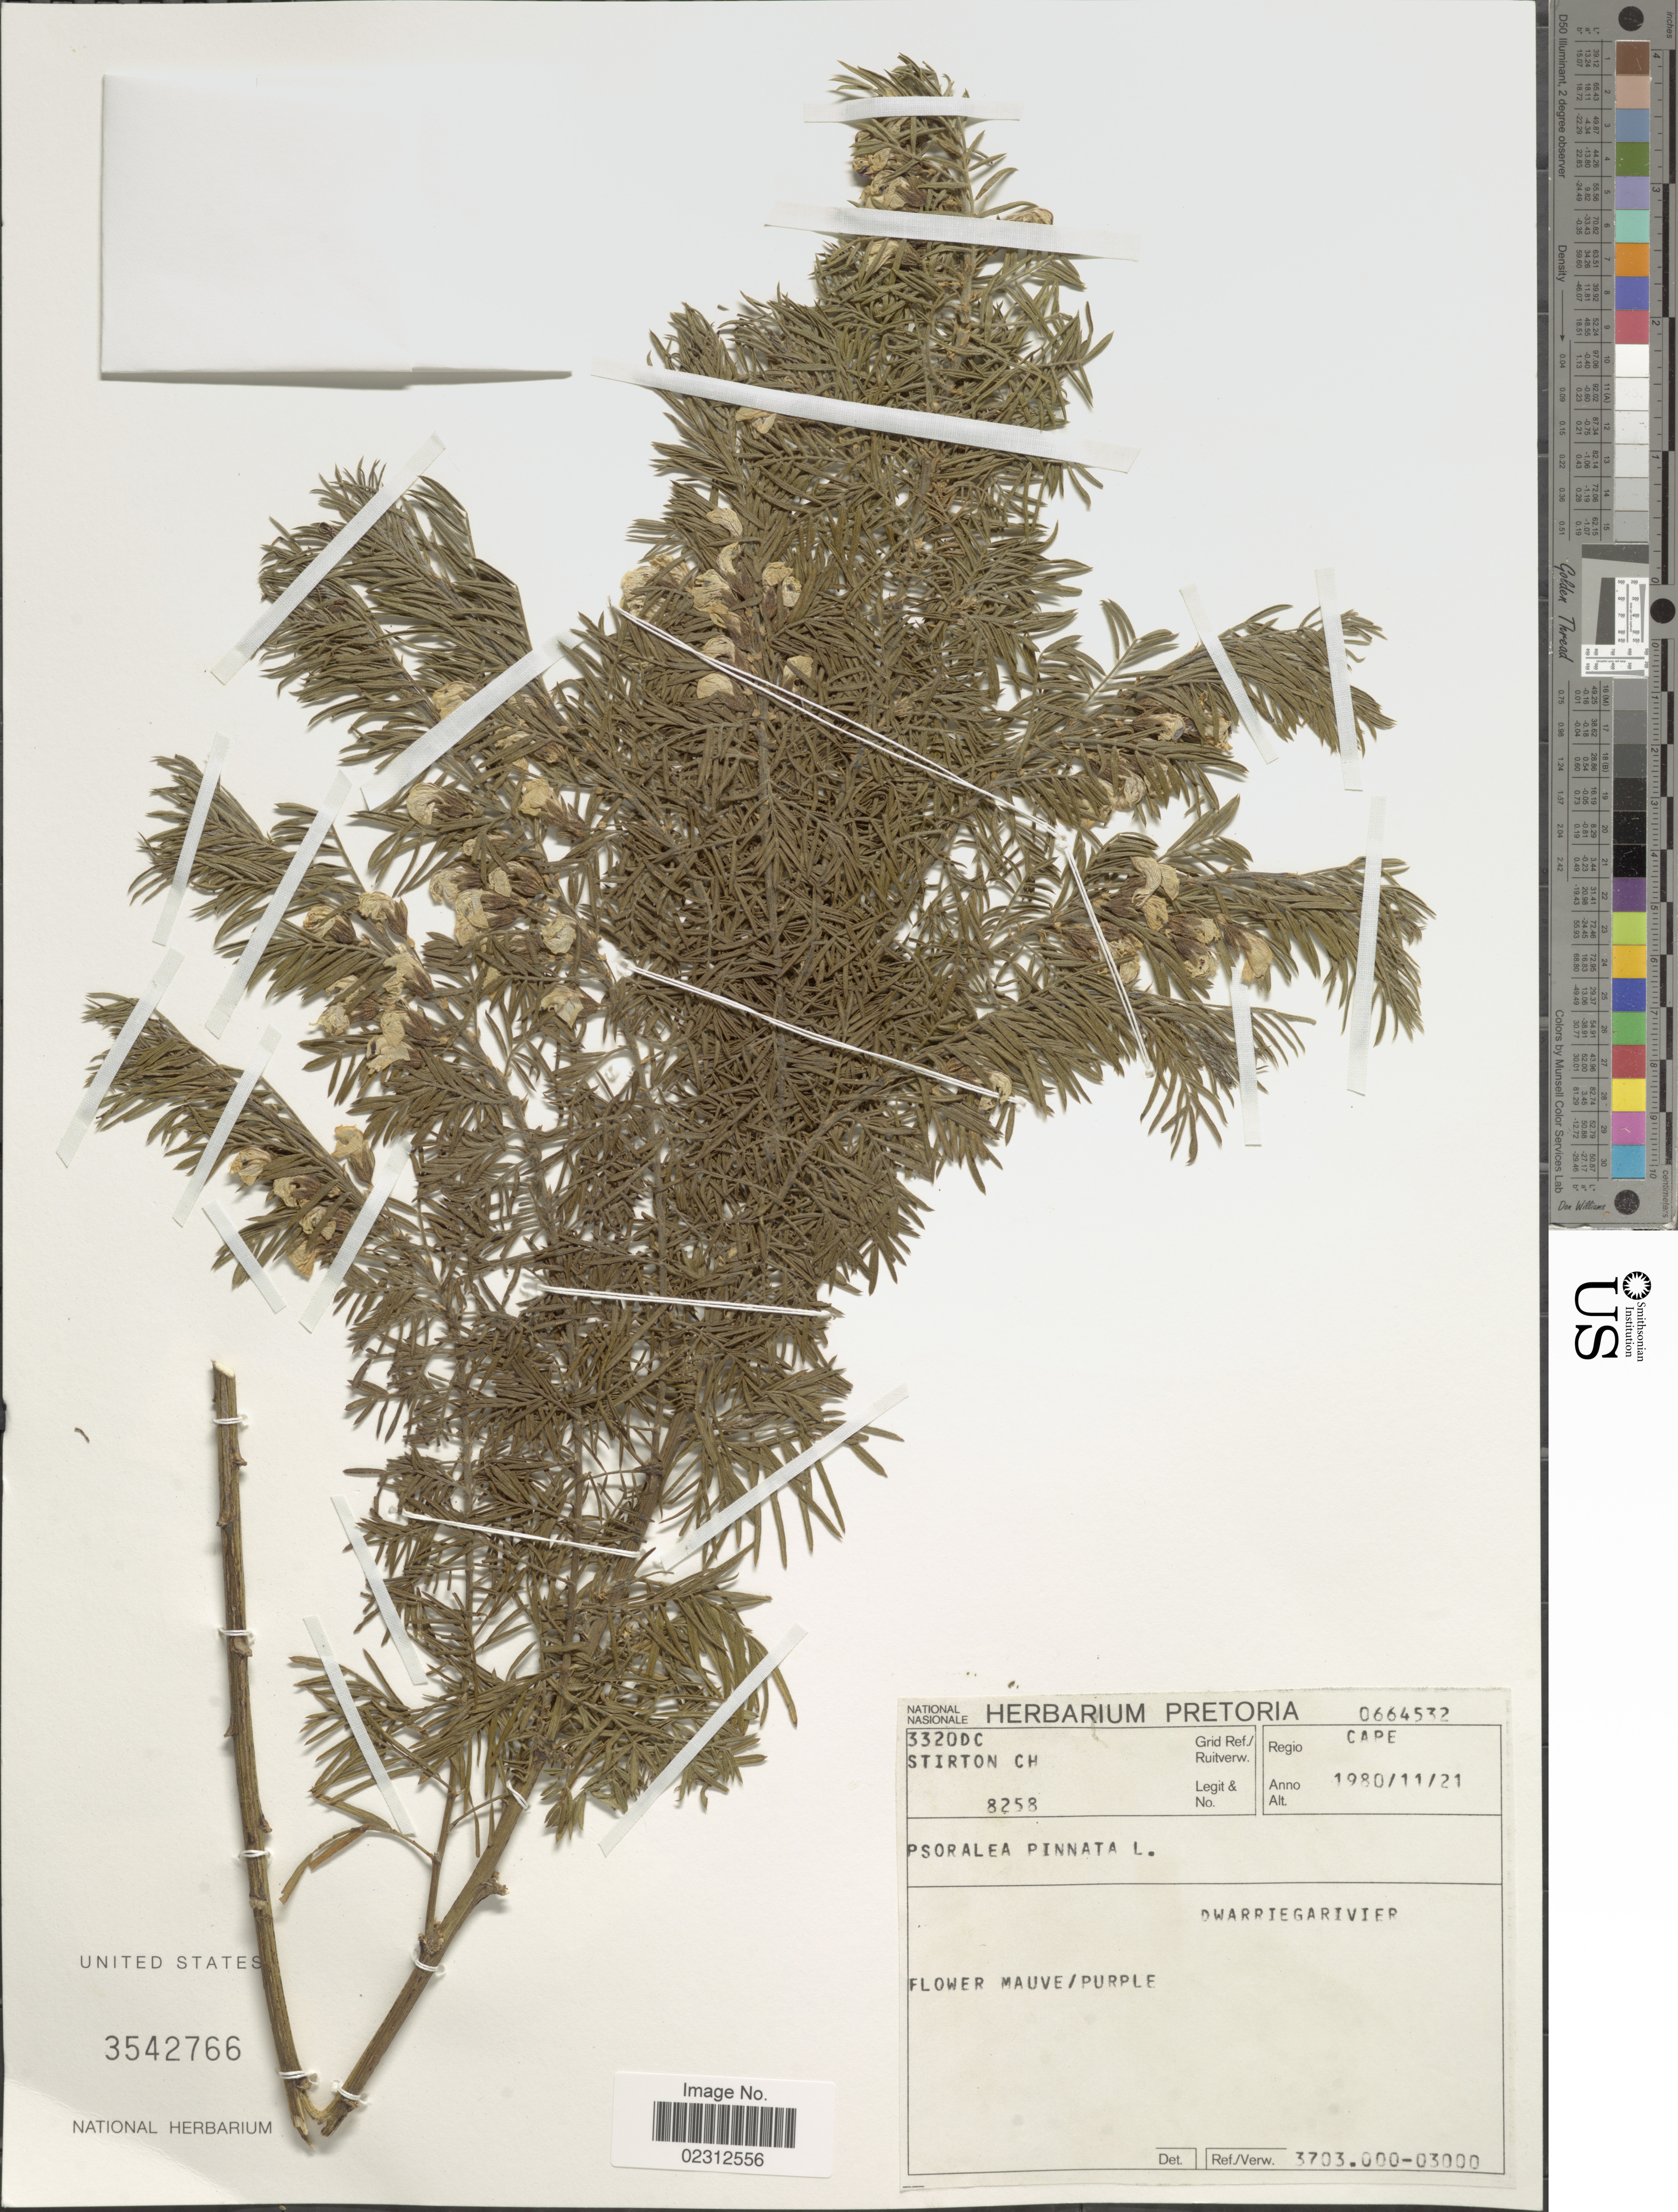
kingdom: Plantae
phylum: Tracheophyta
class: Magnoliopsida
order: Fabales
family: Fabaceae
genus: Psoralea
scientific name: Psoralea pinnata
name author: L.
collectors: C. H. Stirton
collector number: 8258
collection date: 1980-11-21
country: South Africa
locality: Dwarriegarivier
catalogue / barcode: US 3542766